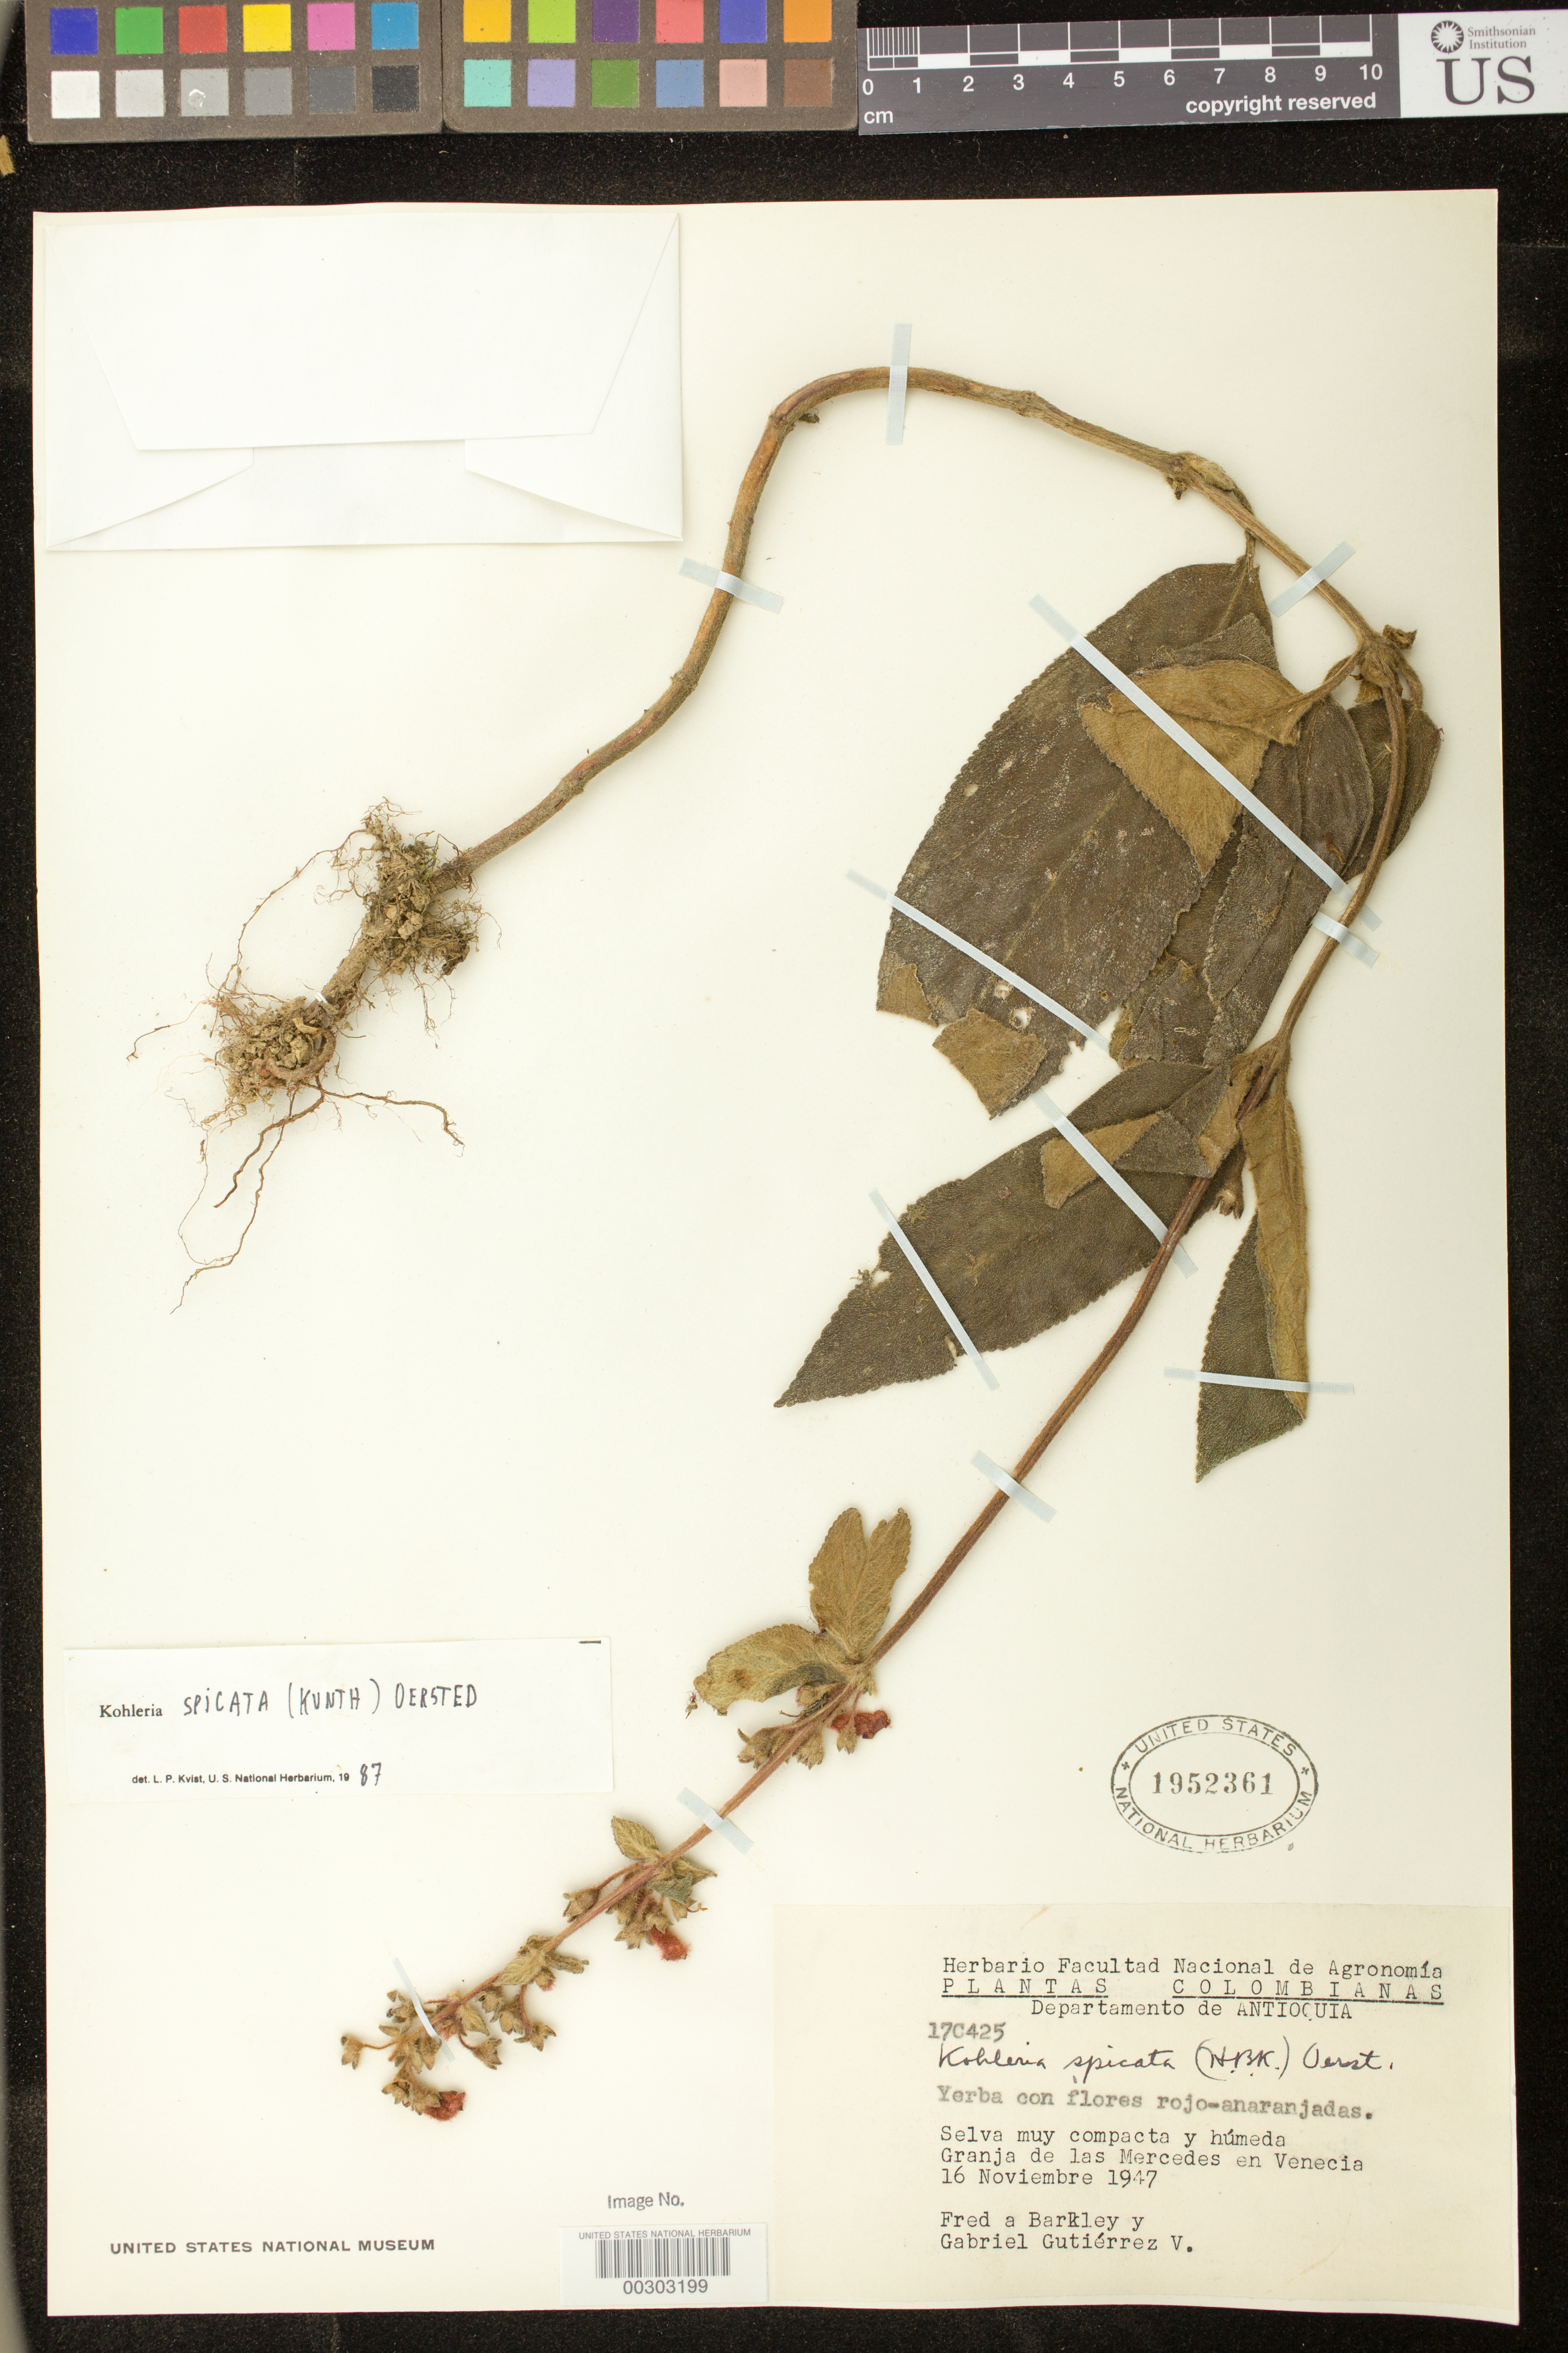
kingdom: Plantae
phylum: Tracheophyta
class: Magnoliopsida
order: Lamiales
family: Gesneriaceae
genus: Kohleria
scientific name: Kohleria spicata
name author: (Kunth) Oerst.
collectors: F. A. Barkley & G. Gutiérrez V.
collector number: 17 C425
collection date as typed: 16 Nov 1947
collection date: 1947-11-16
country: Colombia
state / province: Antioquia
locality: Granja de las Mercedes en Venecia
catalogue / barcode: US 1952361